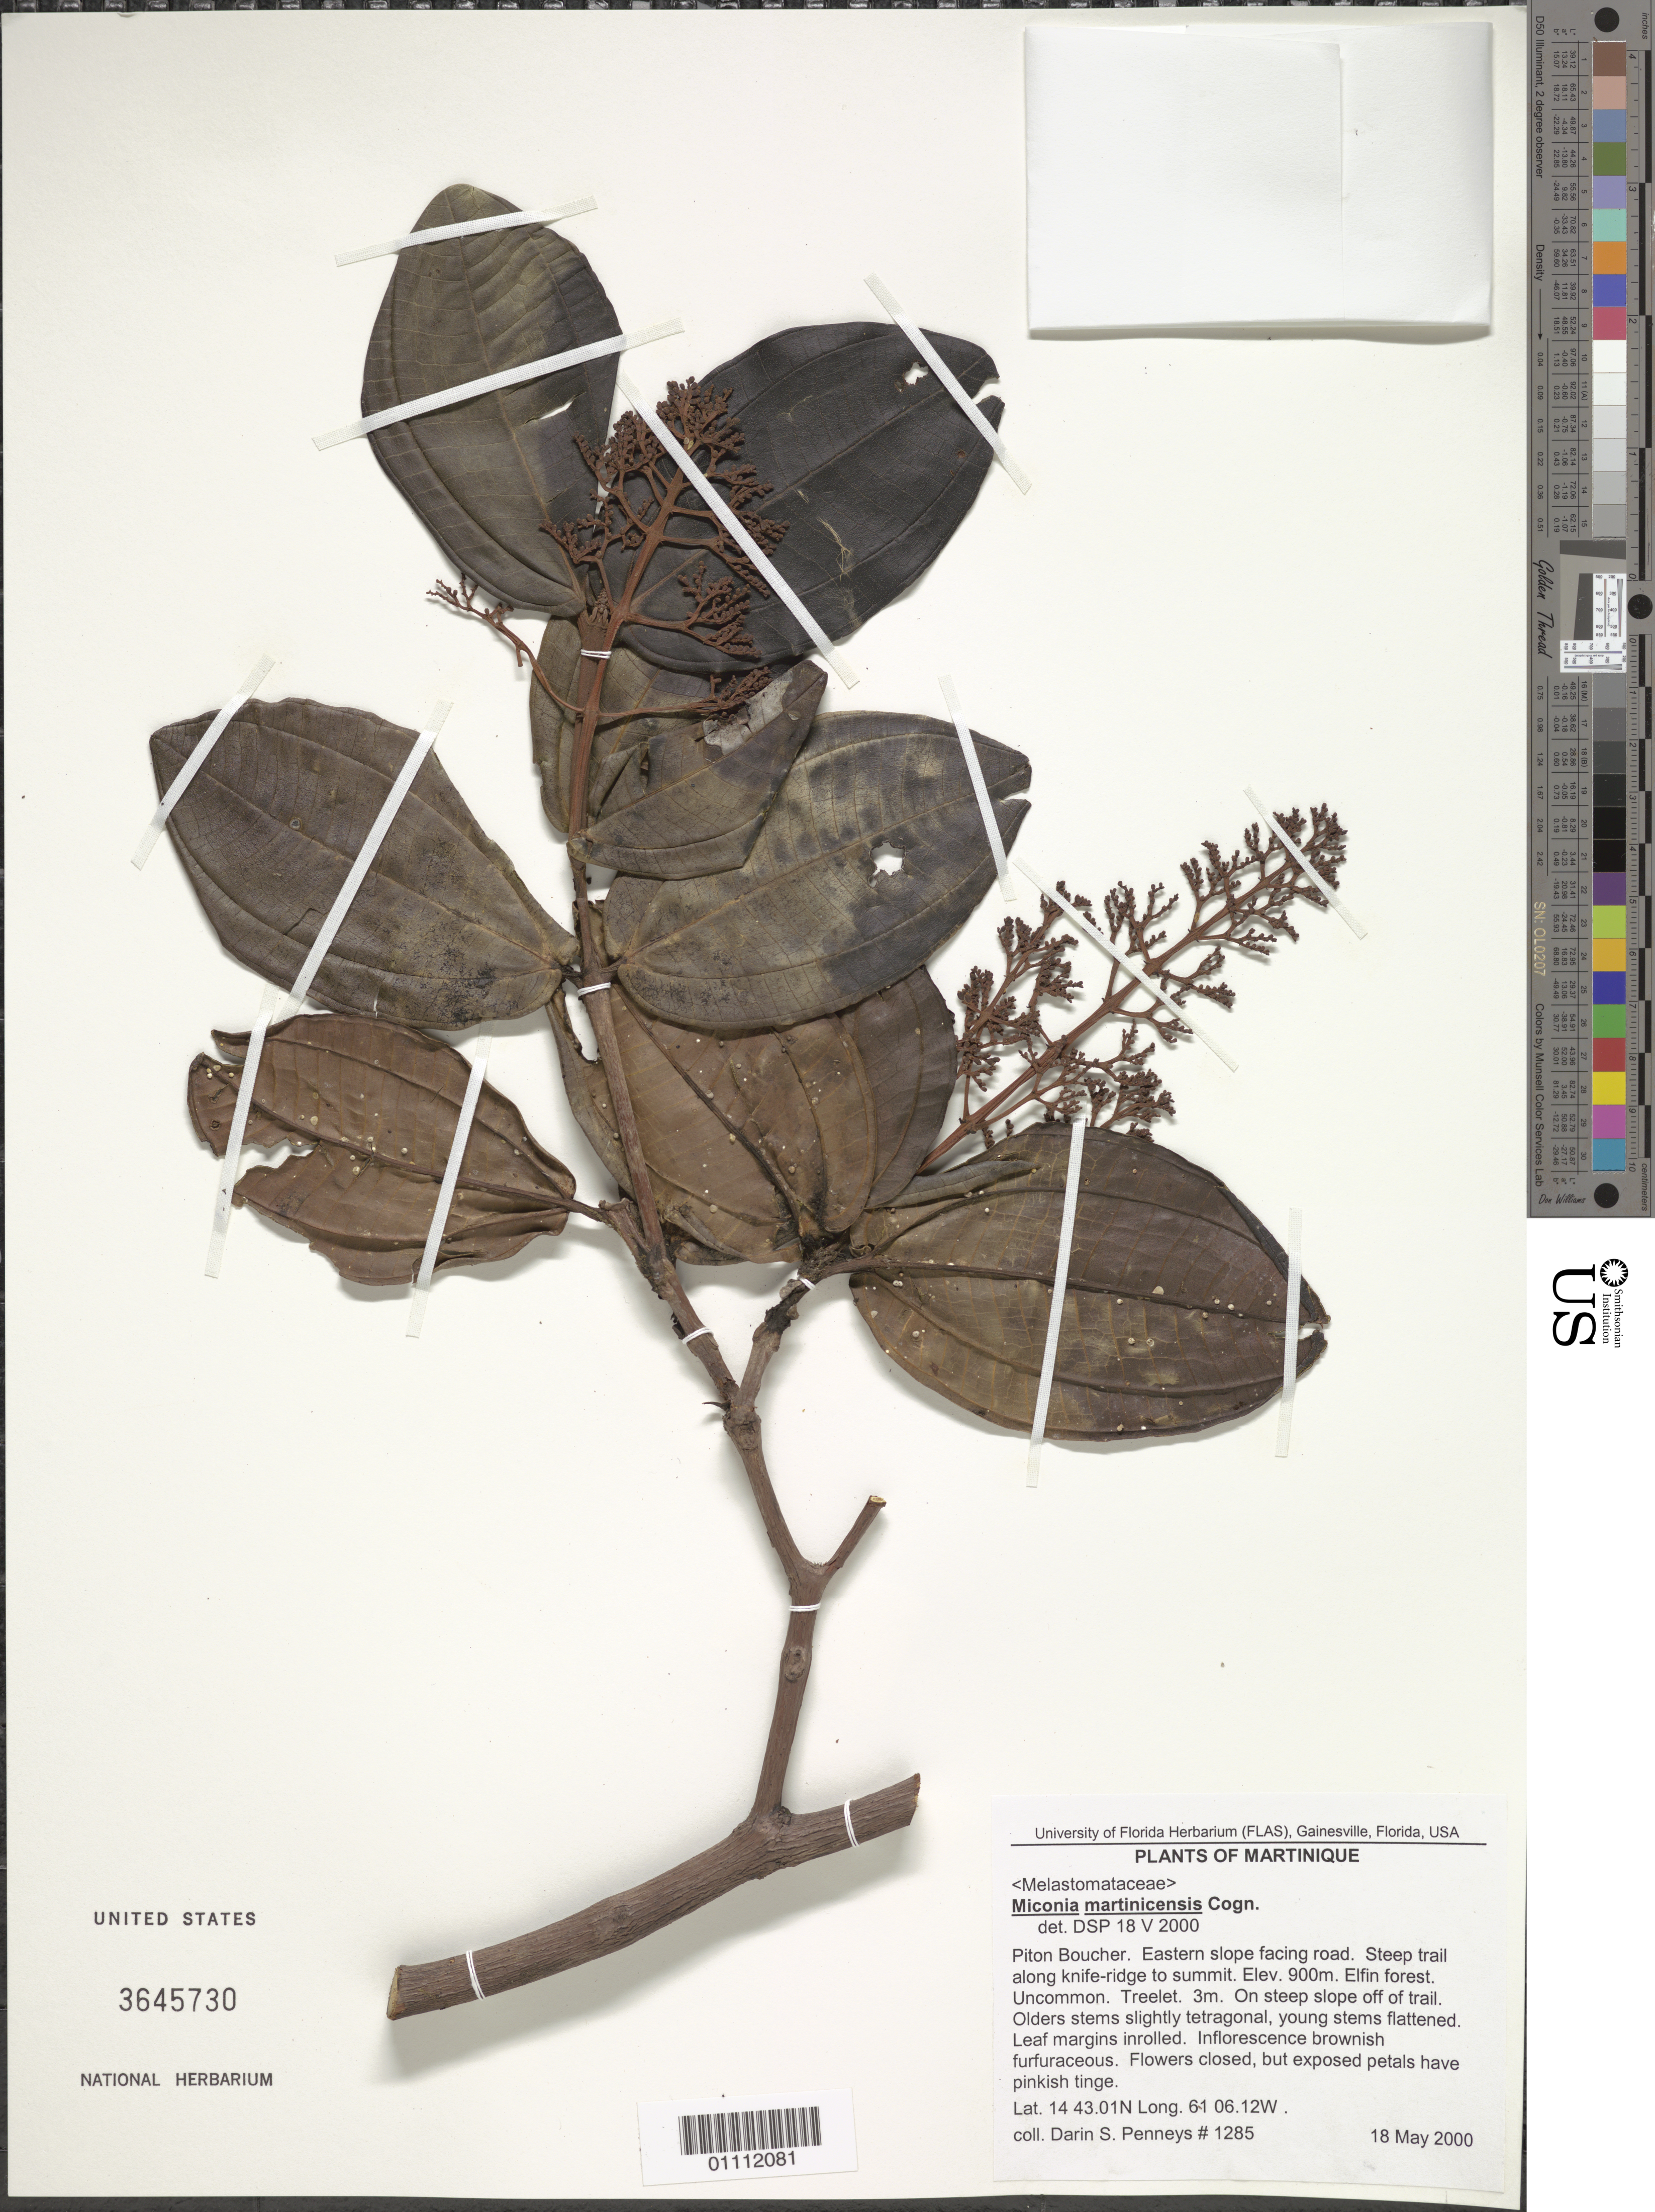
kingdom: Plantae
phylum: Tracheophyta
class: Magnoliopsida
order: Myrtales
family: Melastomataceae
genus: Miconia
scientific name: Miconia martinicensis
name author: Cogn.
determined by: Pennys, D. S.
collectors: D. S. Penneys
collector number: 1285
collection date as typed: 18 May 2000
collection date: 2000-05-18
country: Martinique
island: Martinique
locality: Piton Boucher, eastern slope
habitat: Eastern slope facing road. Steep trail along knife-edge to summit. Elfin forest. Uncommon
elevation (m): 900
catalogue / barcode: US 3645730